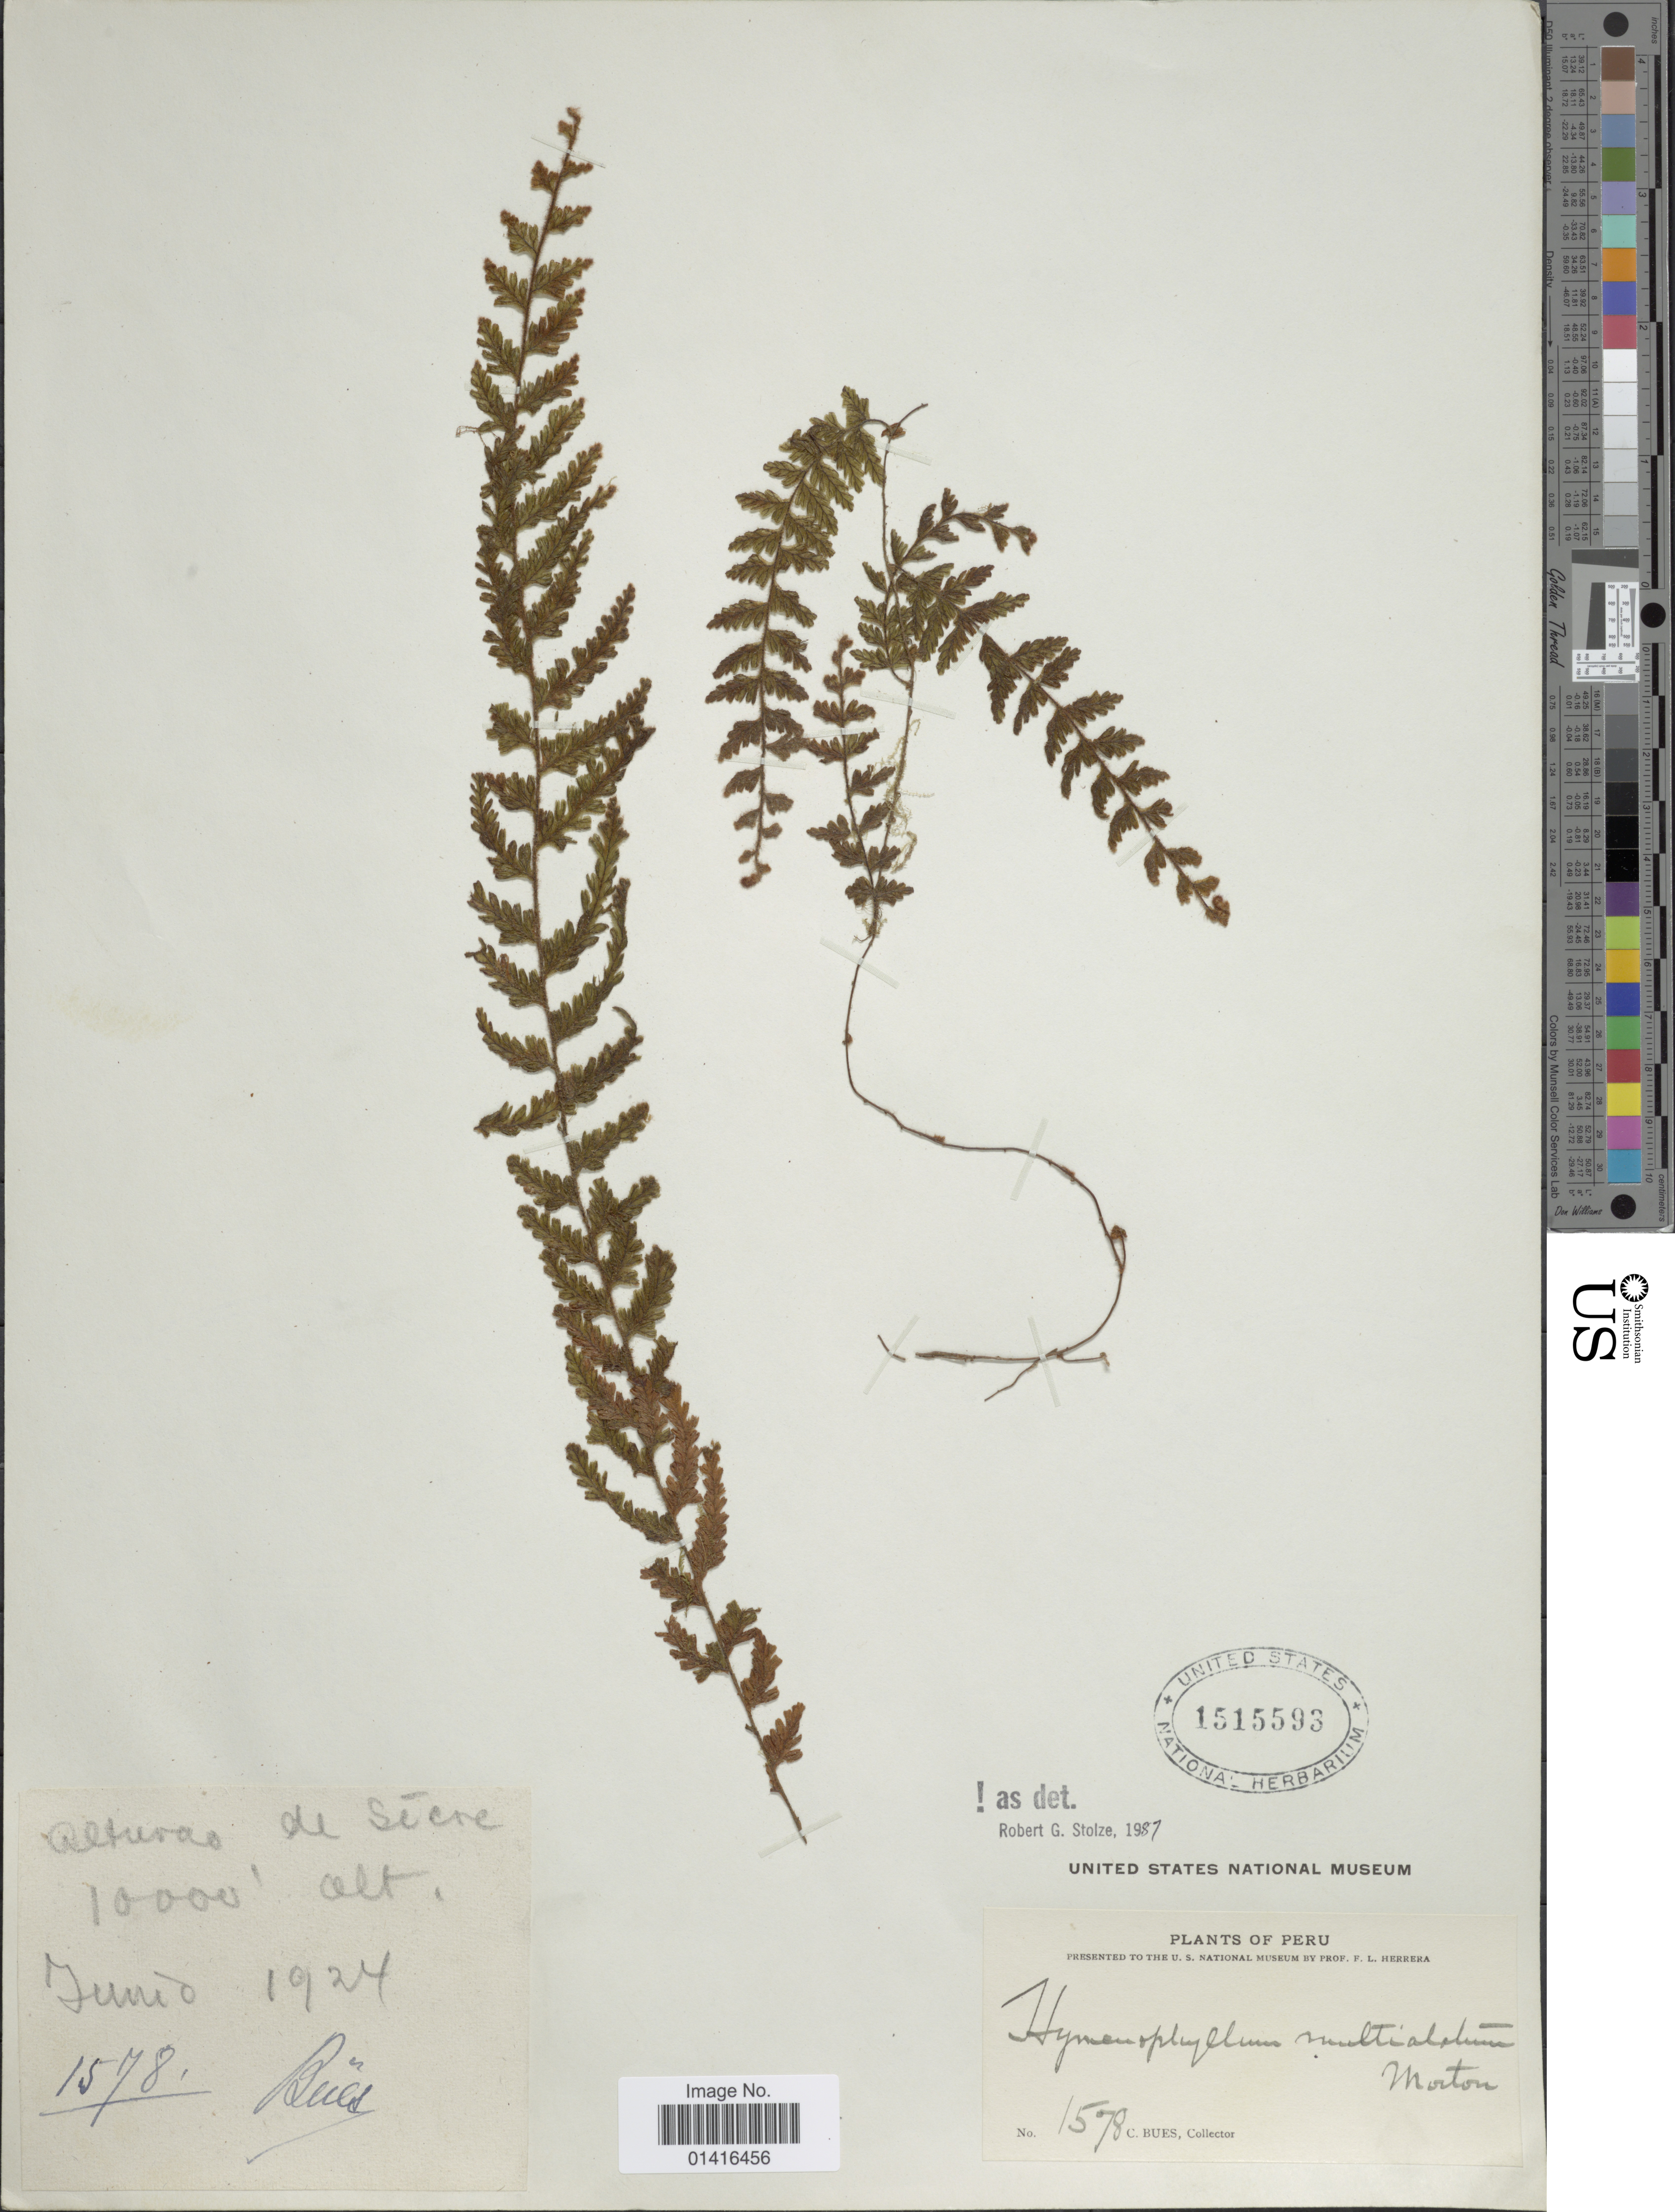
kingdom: Plantae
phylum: Tracheophyta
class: Polypodiopsida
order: Hymenophyllales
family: Hymenophyllaceae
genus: Hymenophyllum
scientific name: Hymenophyllum multialatum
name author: C.V. Morton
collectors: C. Bues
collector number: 1578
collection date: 1924-06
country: Peru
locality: Alturo de Sicre.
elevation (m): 3048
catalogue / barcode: US 1515593